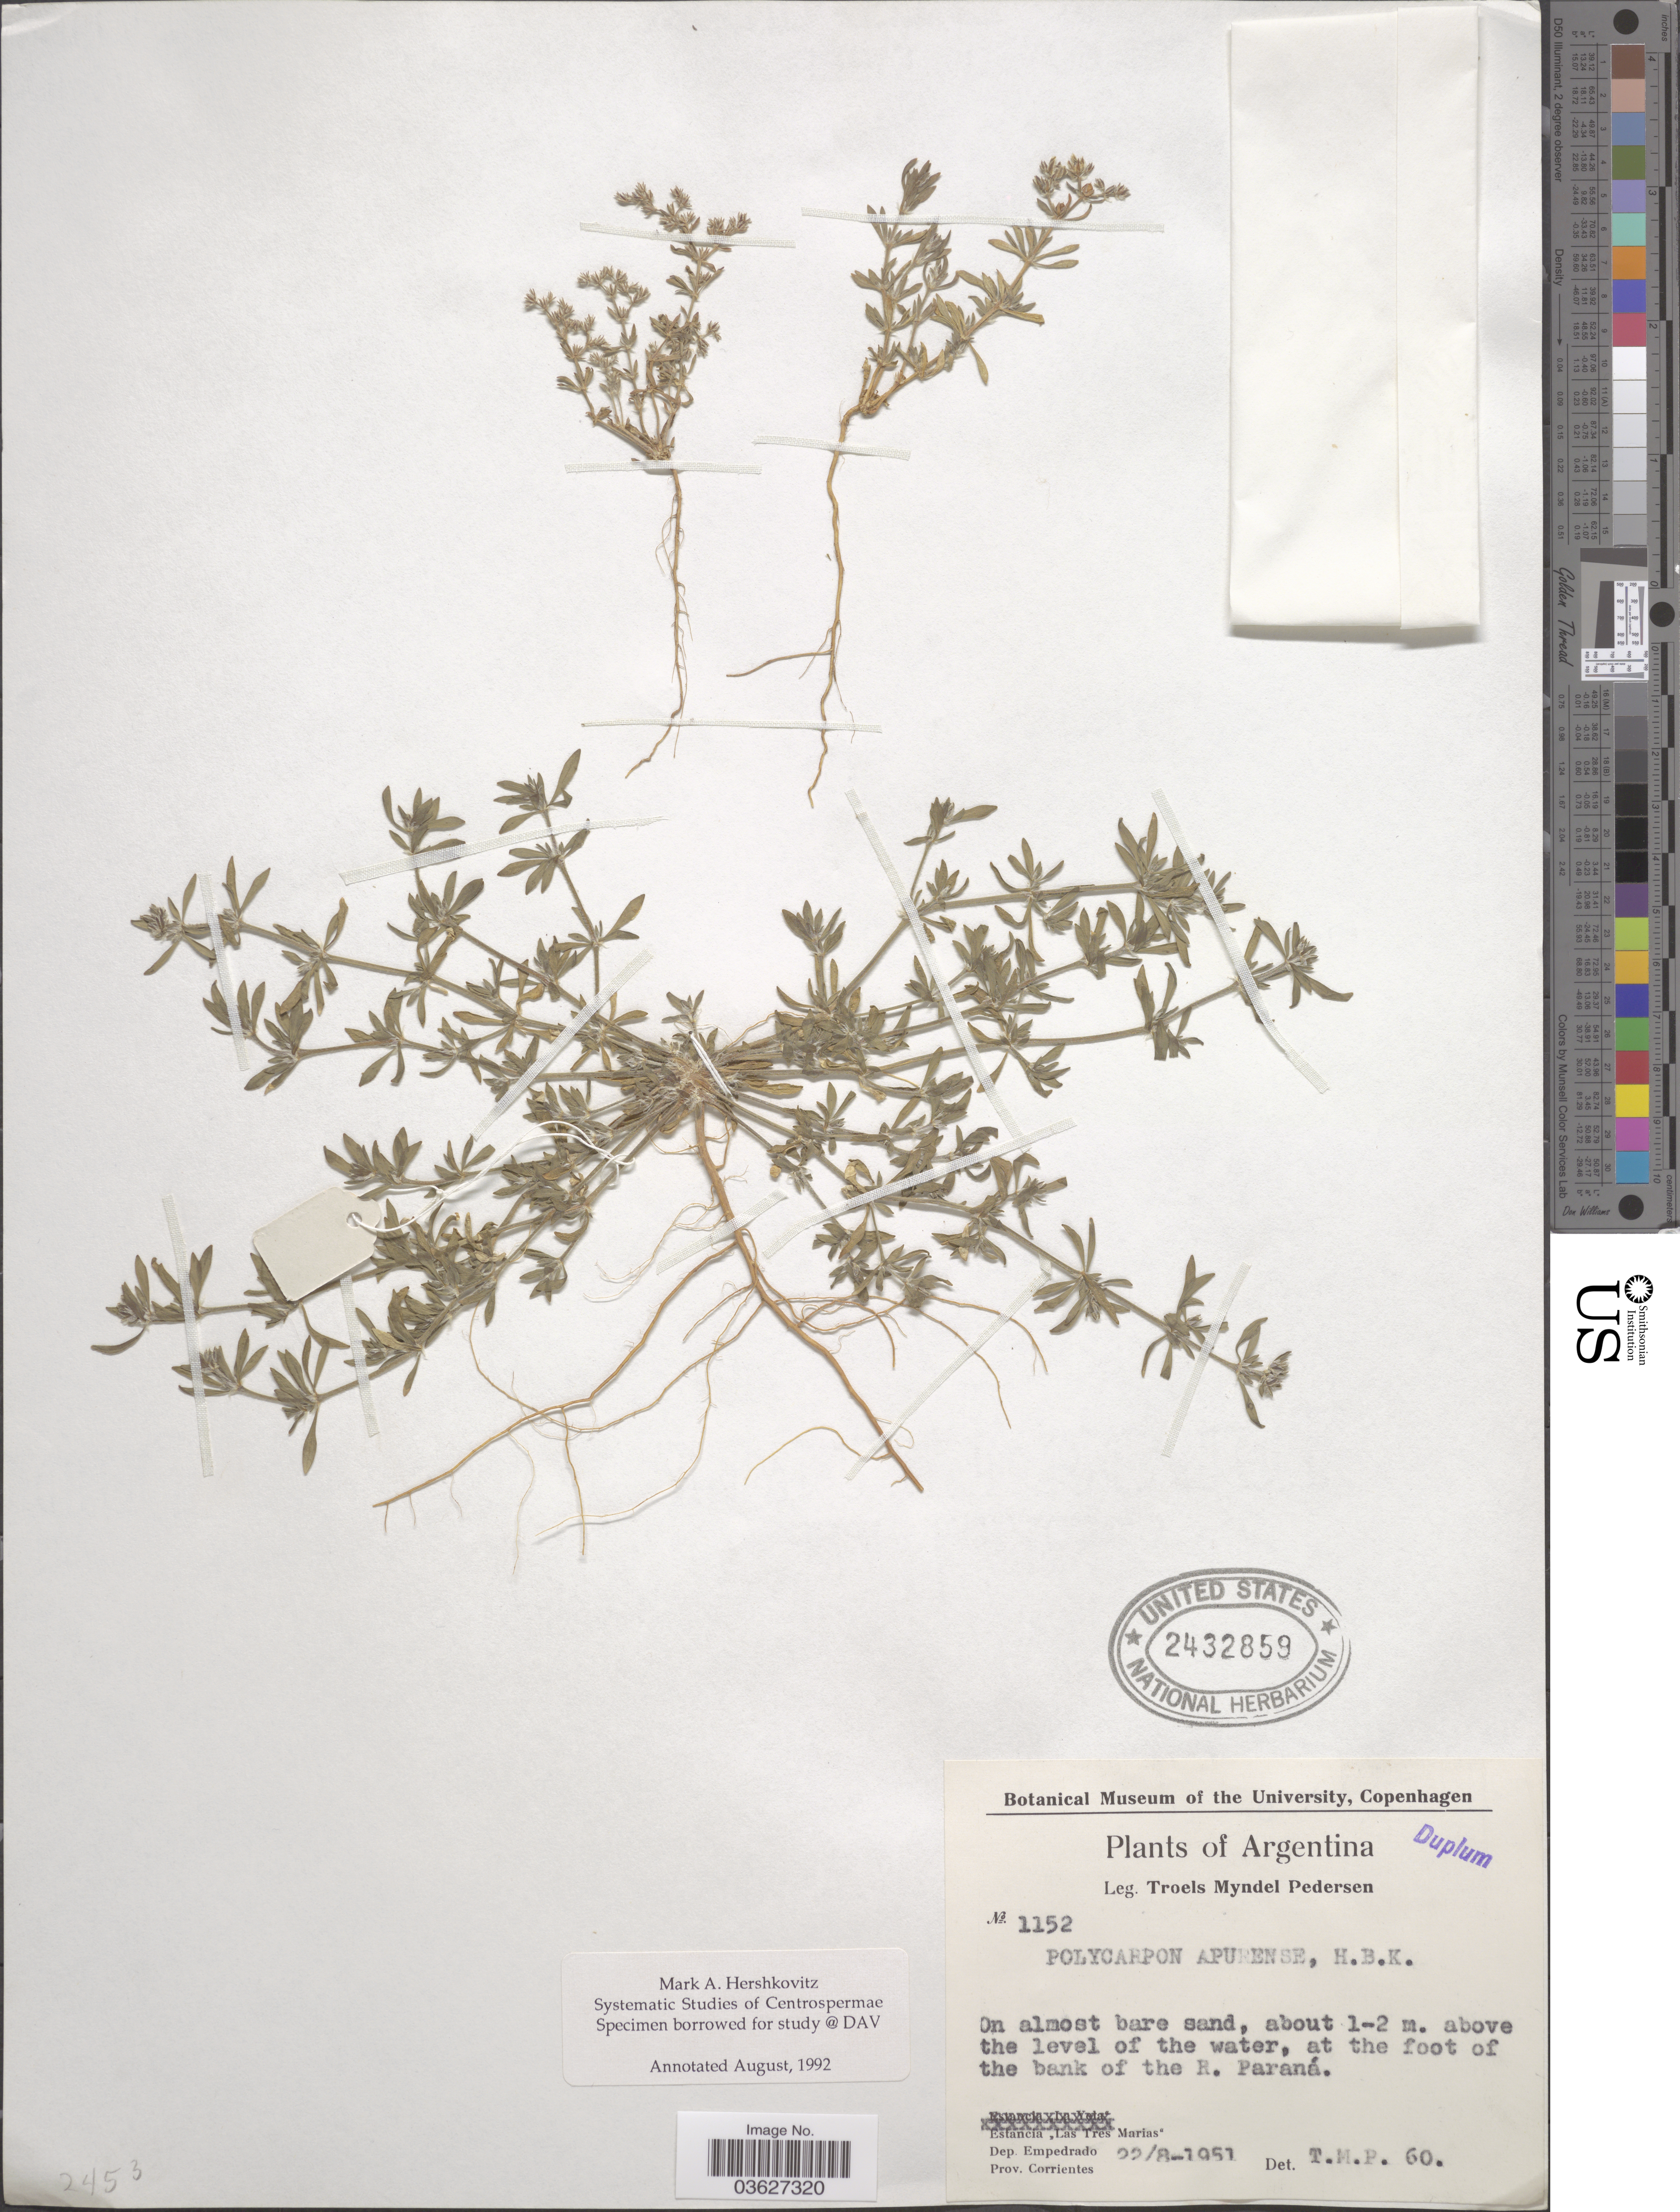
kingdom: Plantae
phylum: Tracheophyta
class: Magnoliopsida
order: Caryophyllales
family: Caryophyllaceae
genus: Polycarpon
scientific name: Polycarpon apurense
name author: Kunth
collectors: T. Pederson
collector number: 1152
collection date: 1951-08-22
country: Argentina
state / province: Corrientes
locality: At the foot of the bank of the R. Paraná. Estancia "Las Tres Marias". Dep. Empedrado.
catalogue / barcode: US 2432859